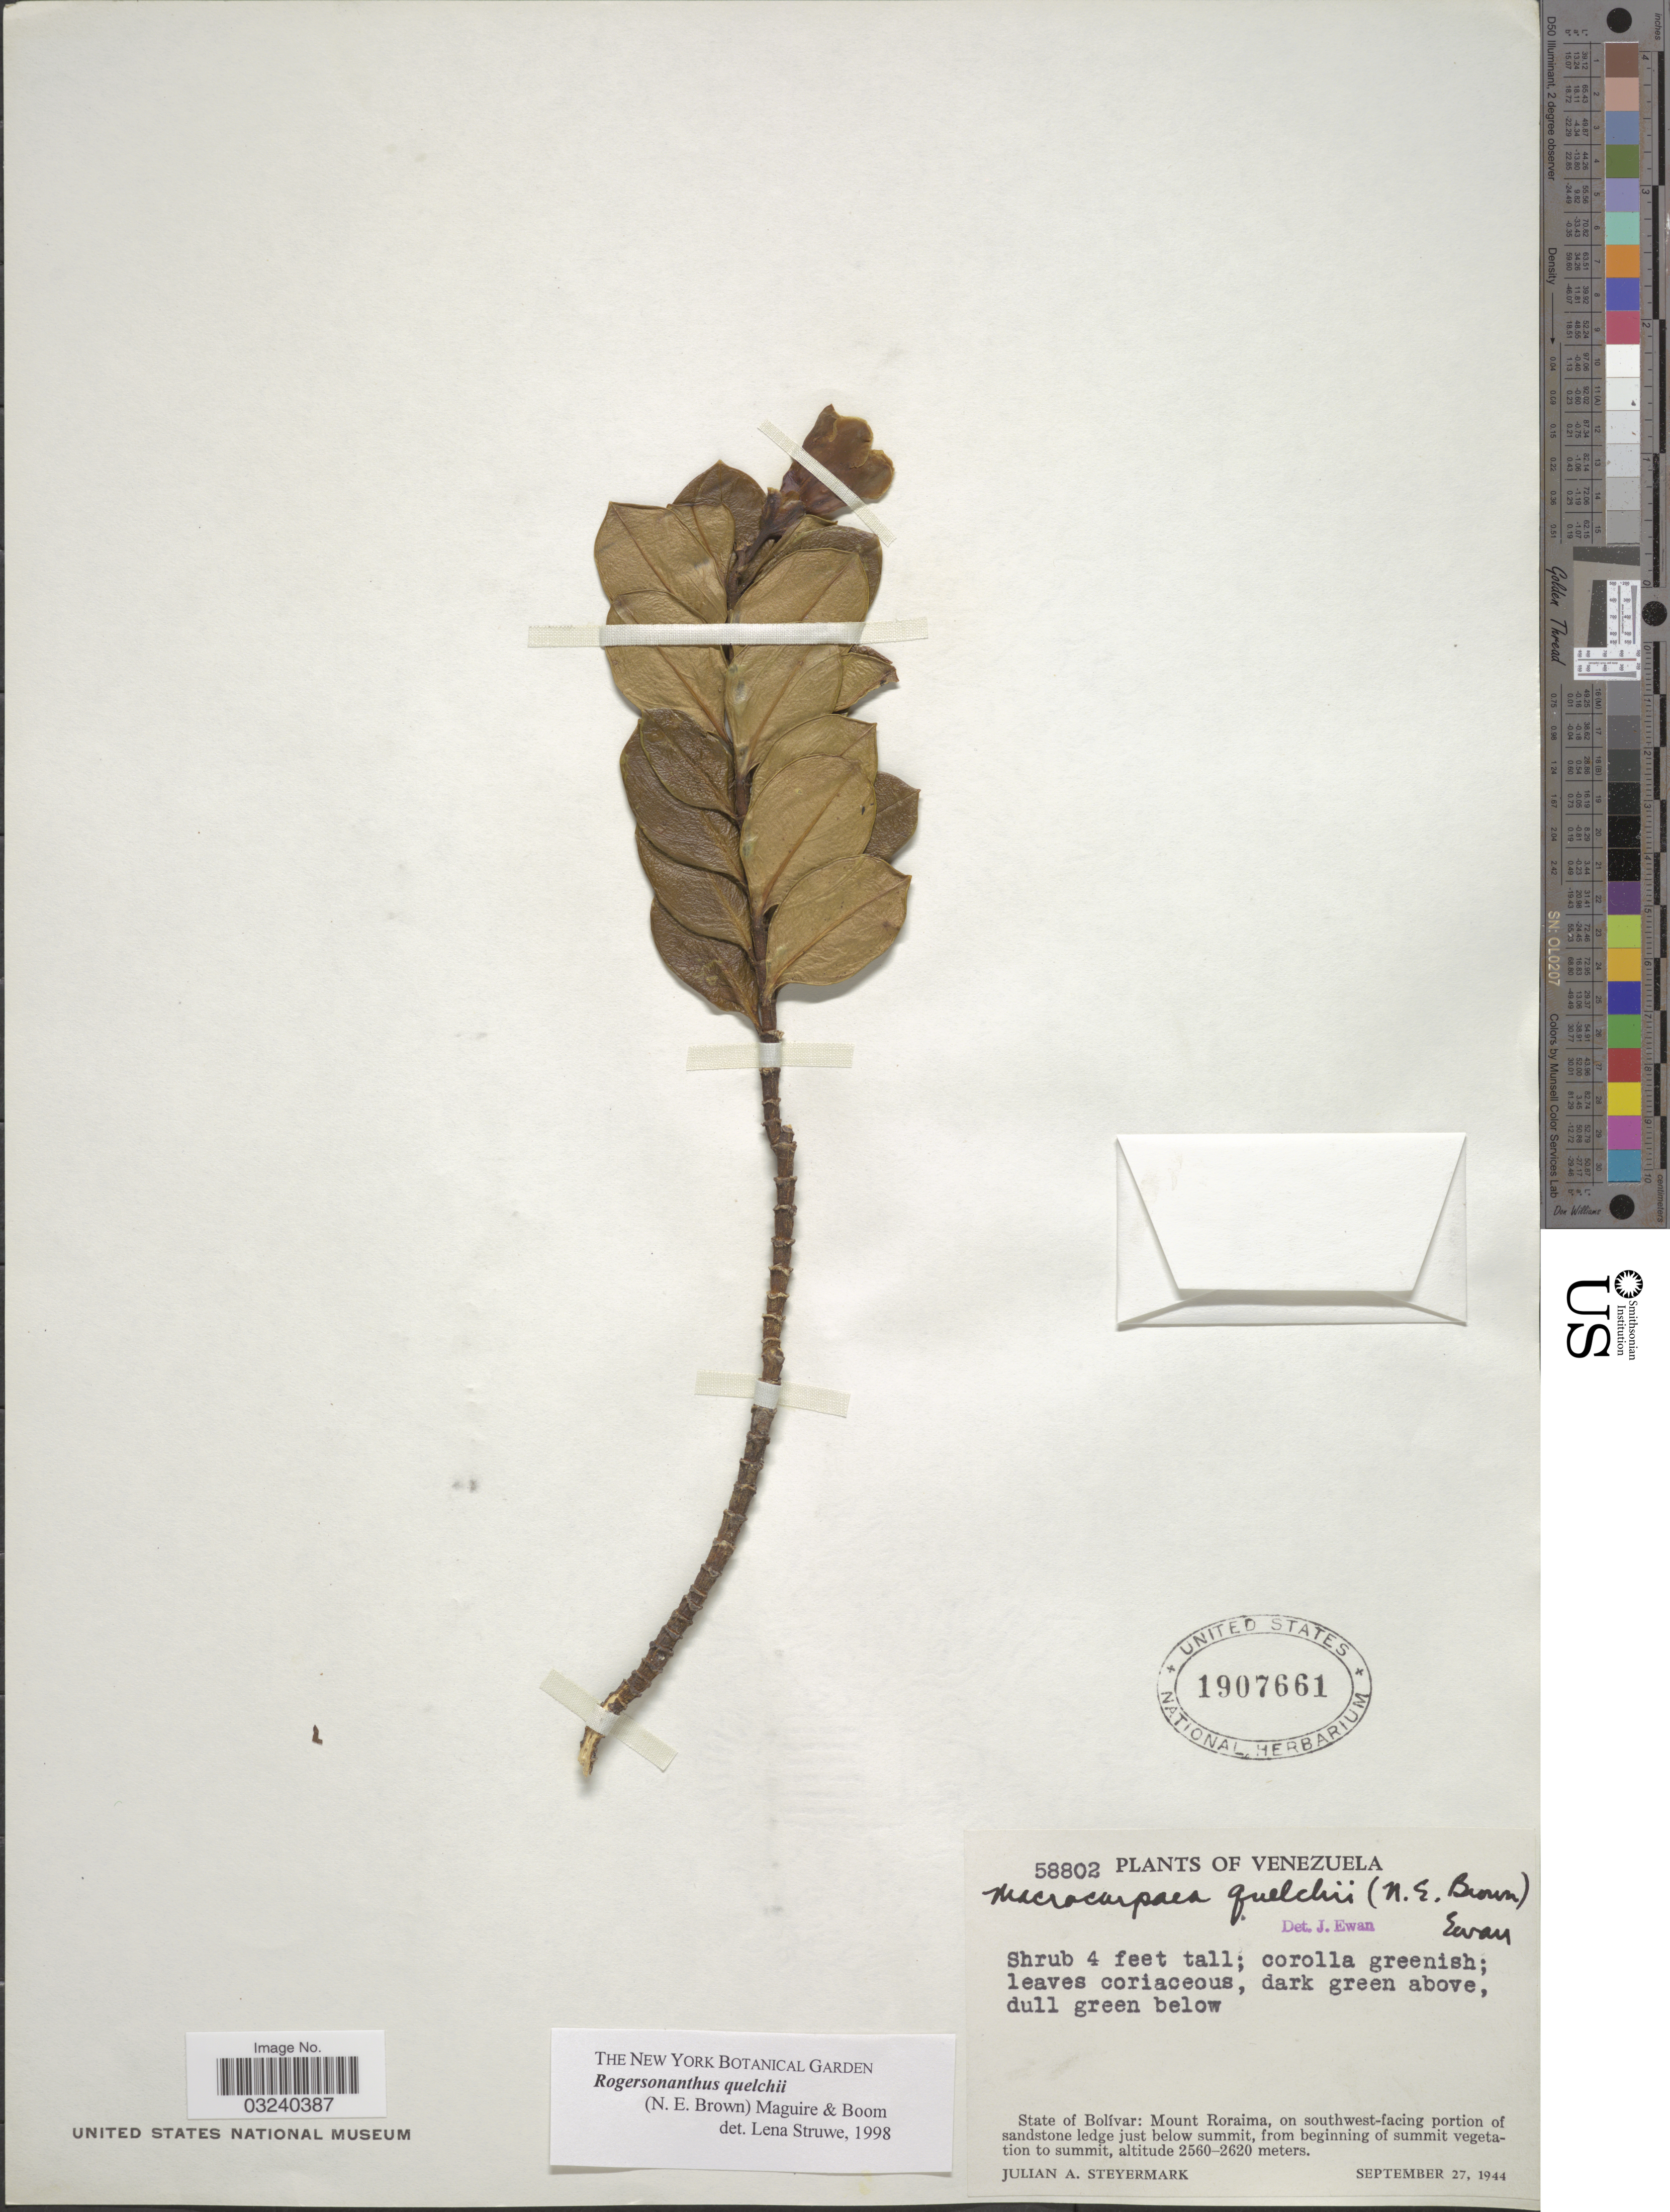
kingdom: Plantae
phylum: Tracheophyta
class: Magnoliopsida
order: Gentianales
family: Gentianaceae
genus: Rogersonanthus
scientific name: Rogersonanthus quelchii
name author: (N.E. Br.) Maguire & B.M. Boom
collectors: J. Steyermark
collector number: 58802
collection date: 1944-09-27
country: Venezuela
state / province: Bolivar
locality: Mount Roraima, on southwest-facing portion of sandstone ledge just below summit, from beginning of summit vegetation to summit.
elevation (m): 2560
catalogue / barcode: US 1907661